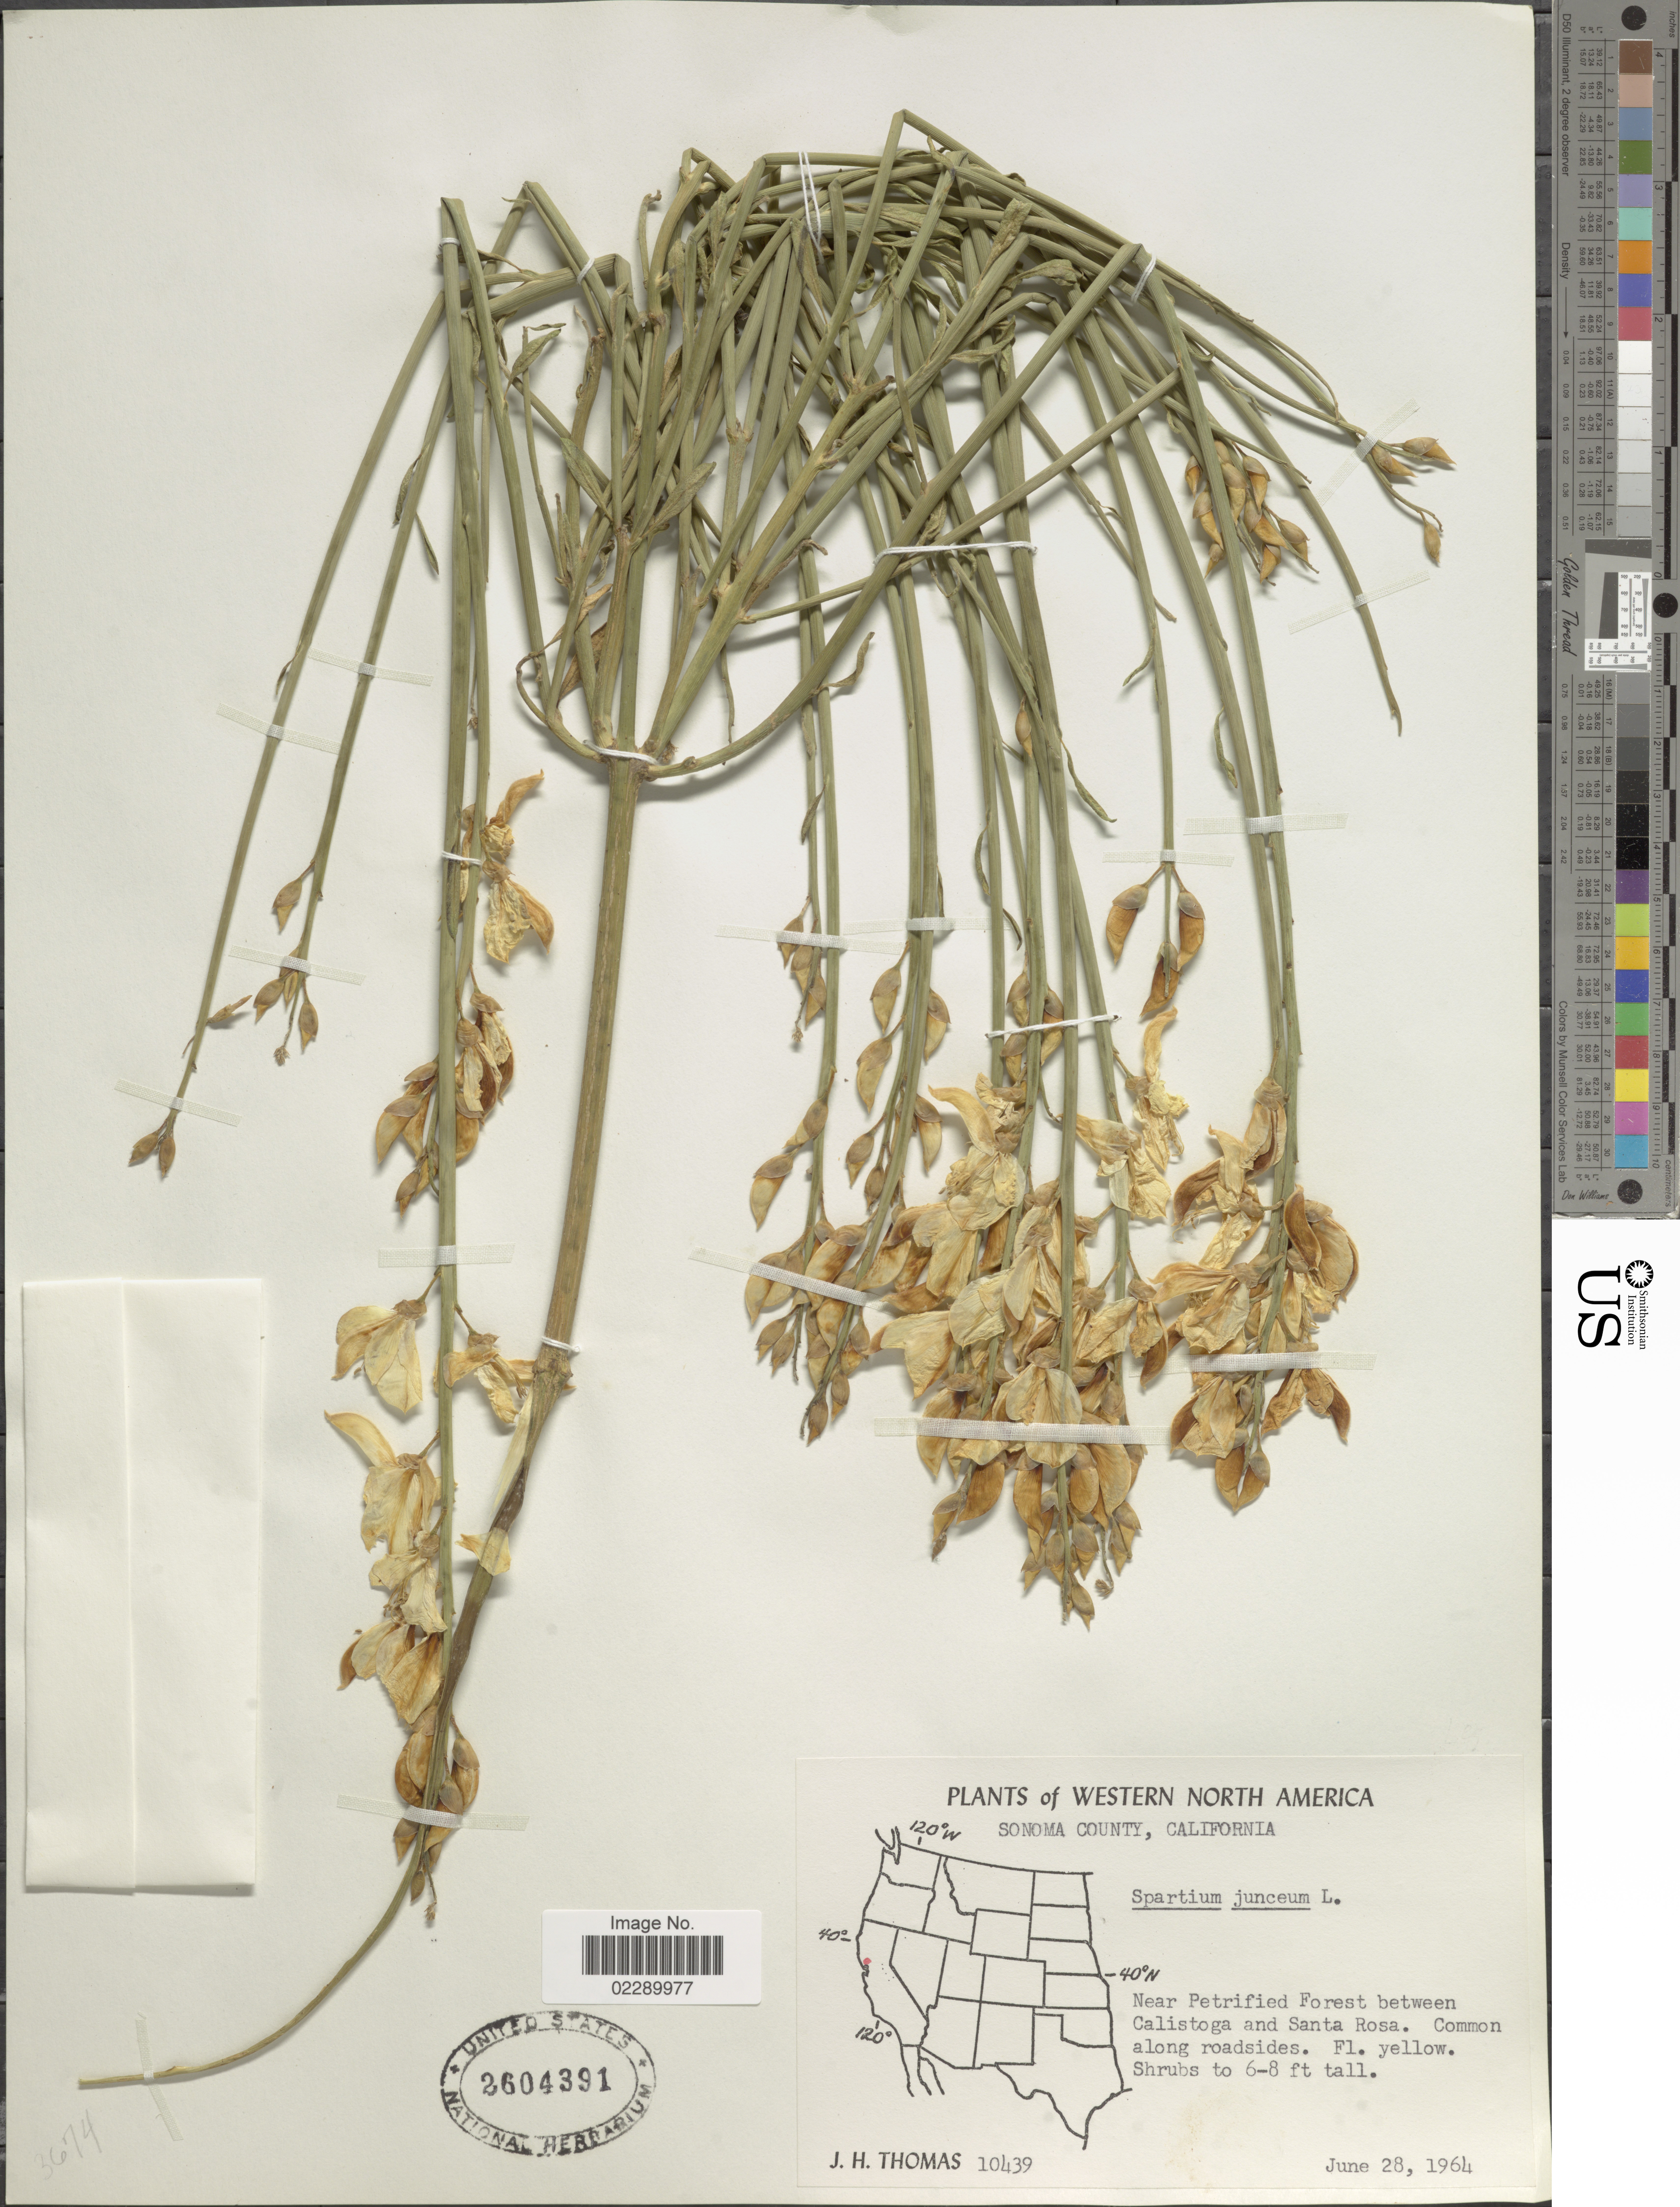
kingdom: Plantae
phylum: Tracheophyta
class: Magnoliopsida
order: Fabales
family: Fabaceae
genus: Spartium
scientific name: Spartium junceum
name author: L.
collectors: J. H. Thomas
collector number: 10439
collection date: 1964-06-28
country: United States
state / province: California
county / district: Sonoma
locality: Western North America. Sonoma County, California. Near Petrified Forest between Calistoga and Santa Rosa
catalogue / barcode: US 2604391